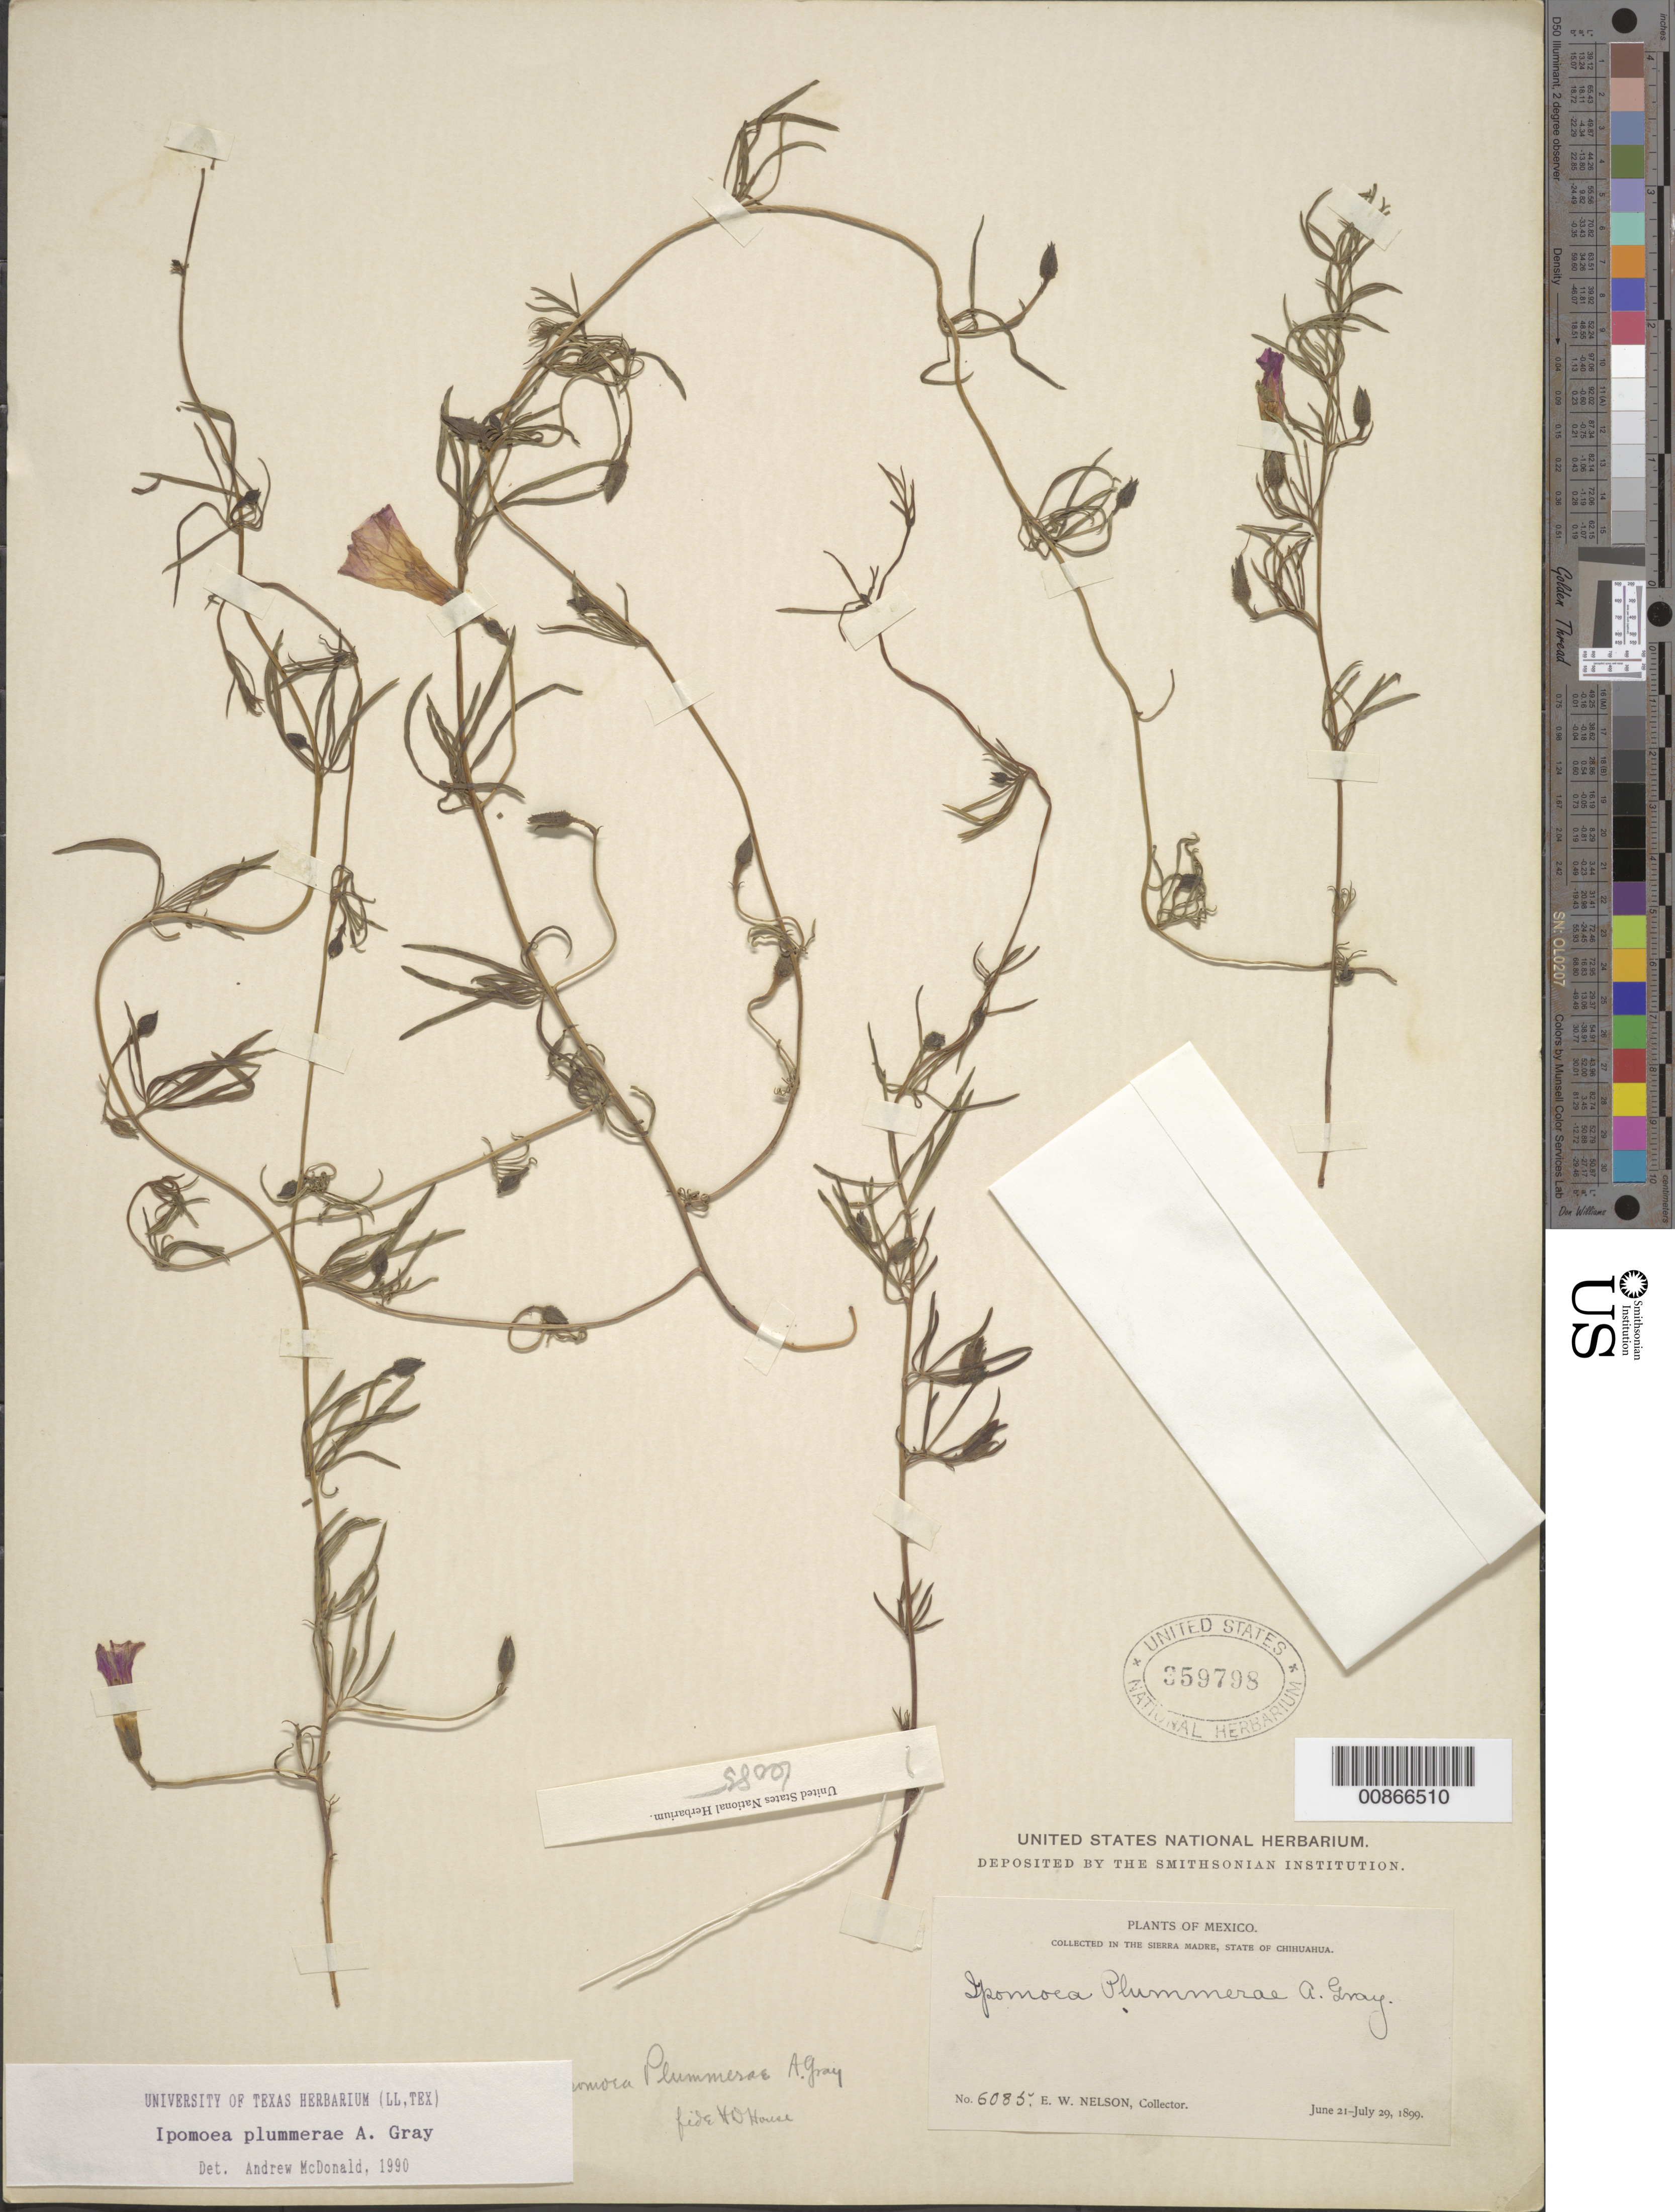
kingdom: Plantae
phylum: Tracheophyta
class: Magnoliopsida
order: Solanales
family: Convolvulaceae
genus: Ipomoea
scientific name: Ipomoea plummerae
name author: A. Gray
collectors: E. W. Nelson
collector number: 6085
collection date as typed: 21 Jun 1899 to 29 Jul 1899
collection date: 1899-06-21/1899-07-29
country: Mexico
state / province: Chihuahua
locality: Sierra Madre, Chihuahua.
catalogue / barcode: US 359798